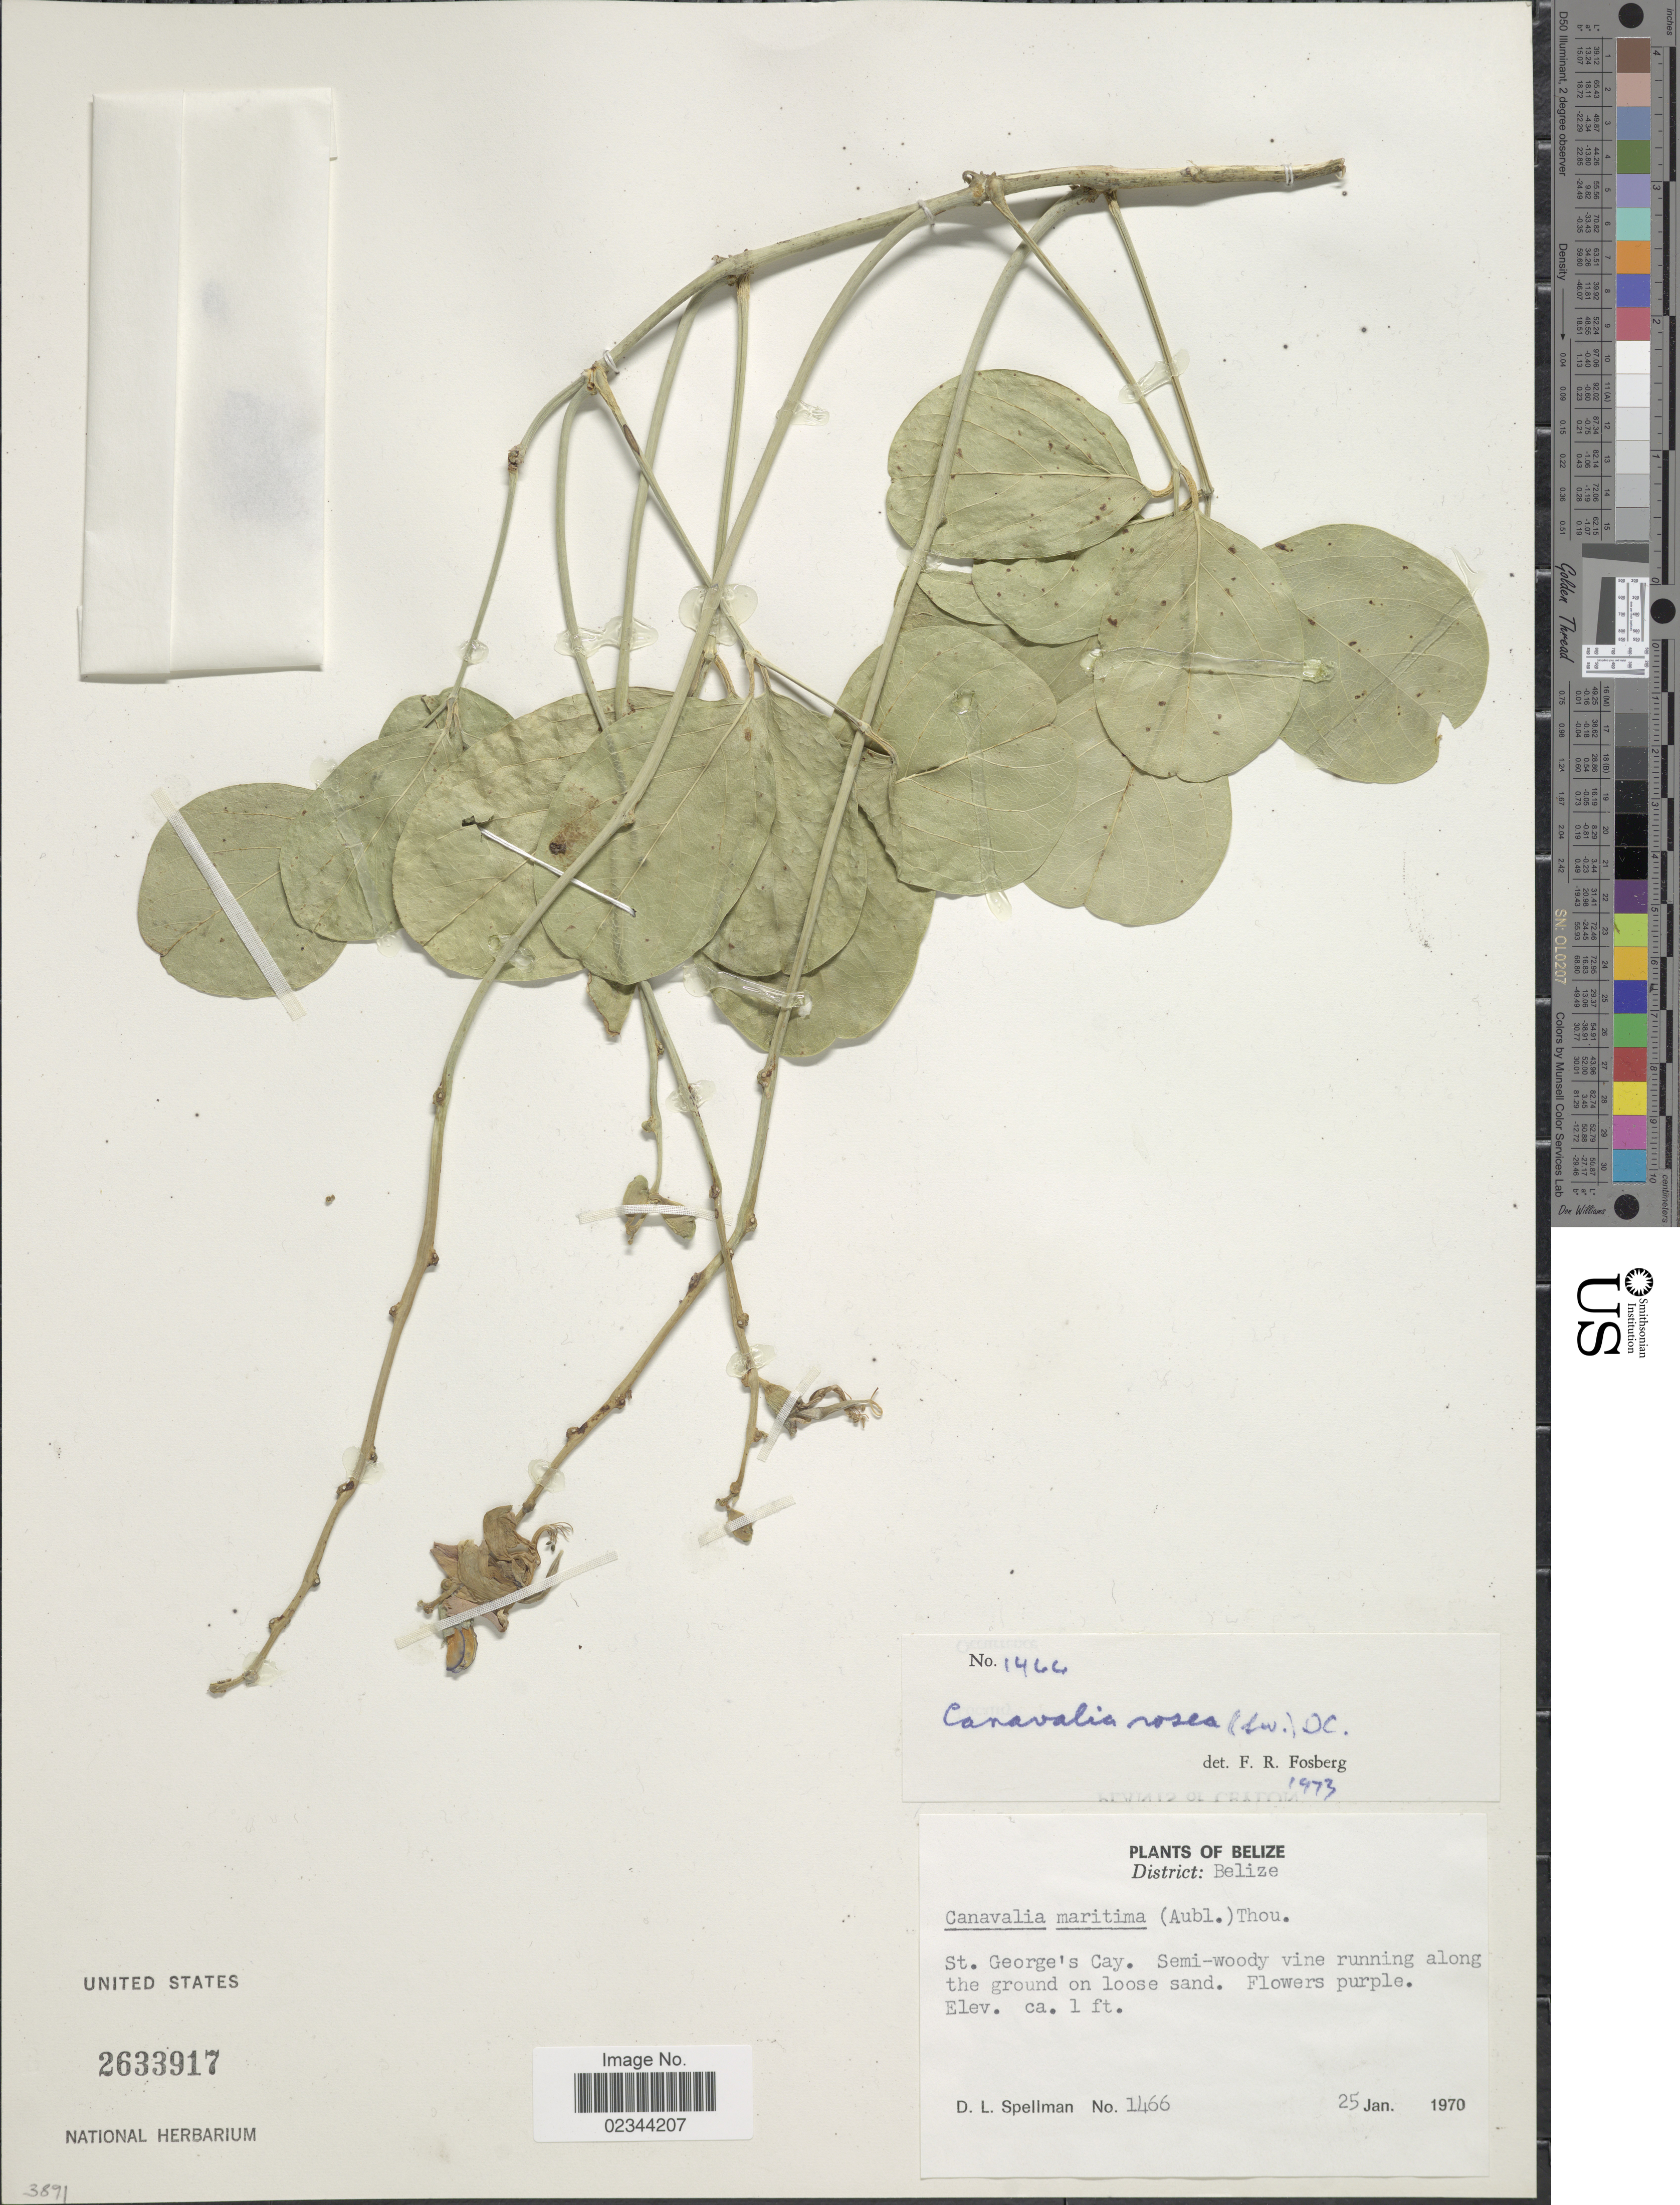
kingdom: Plantae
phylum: Tracheophyta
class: Magnoliopsida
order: Fabales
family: Fabaceae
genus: Canavalia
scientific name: Canavalia maritima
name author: (Aubl.) Thouars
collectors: D. L. Spellman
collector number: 1466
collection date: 1970-01-25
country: Belize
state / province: Belize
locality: St. George's Cay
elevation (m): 0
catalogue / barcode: US 2633917